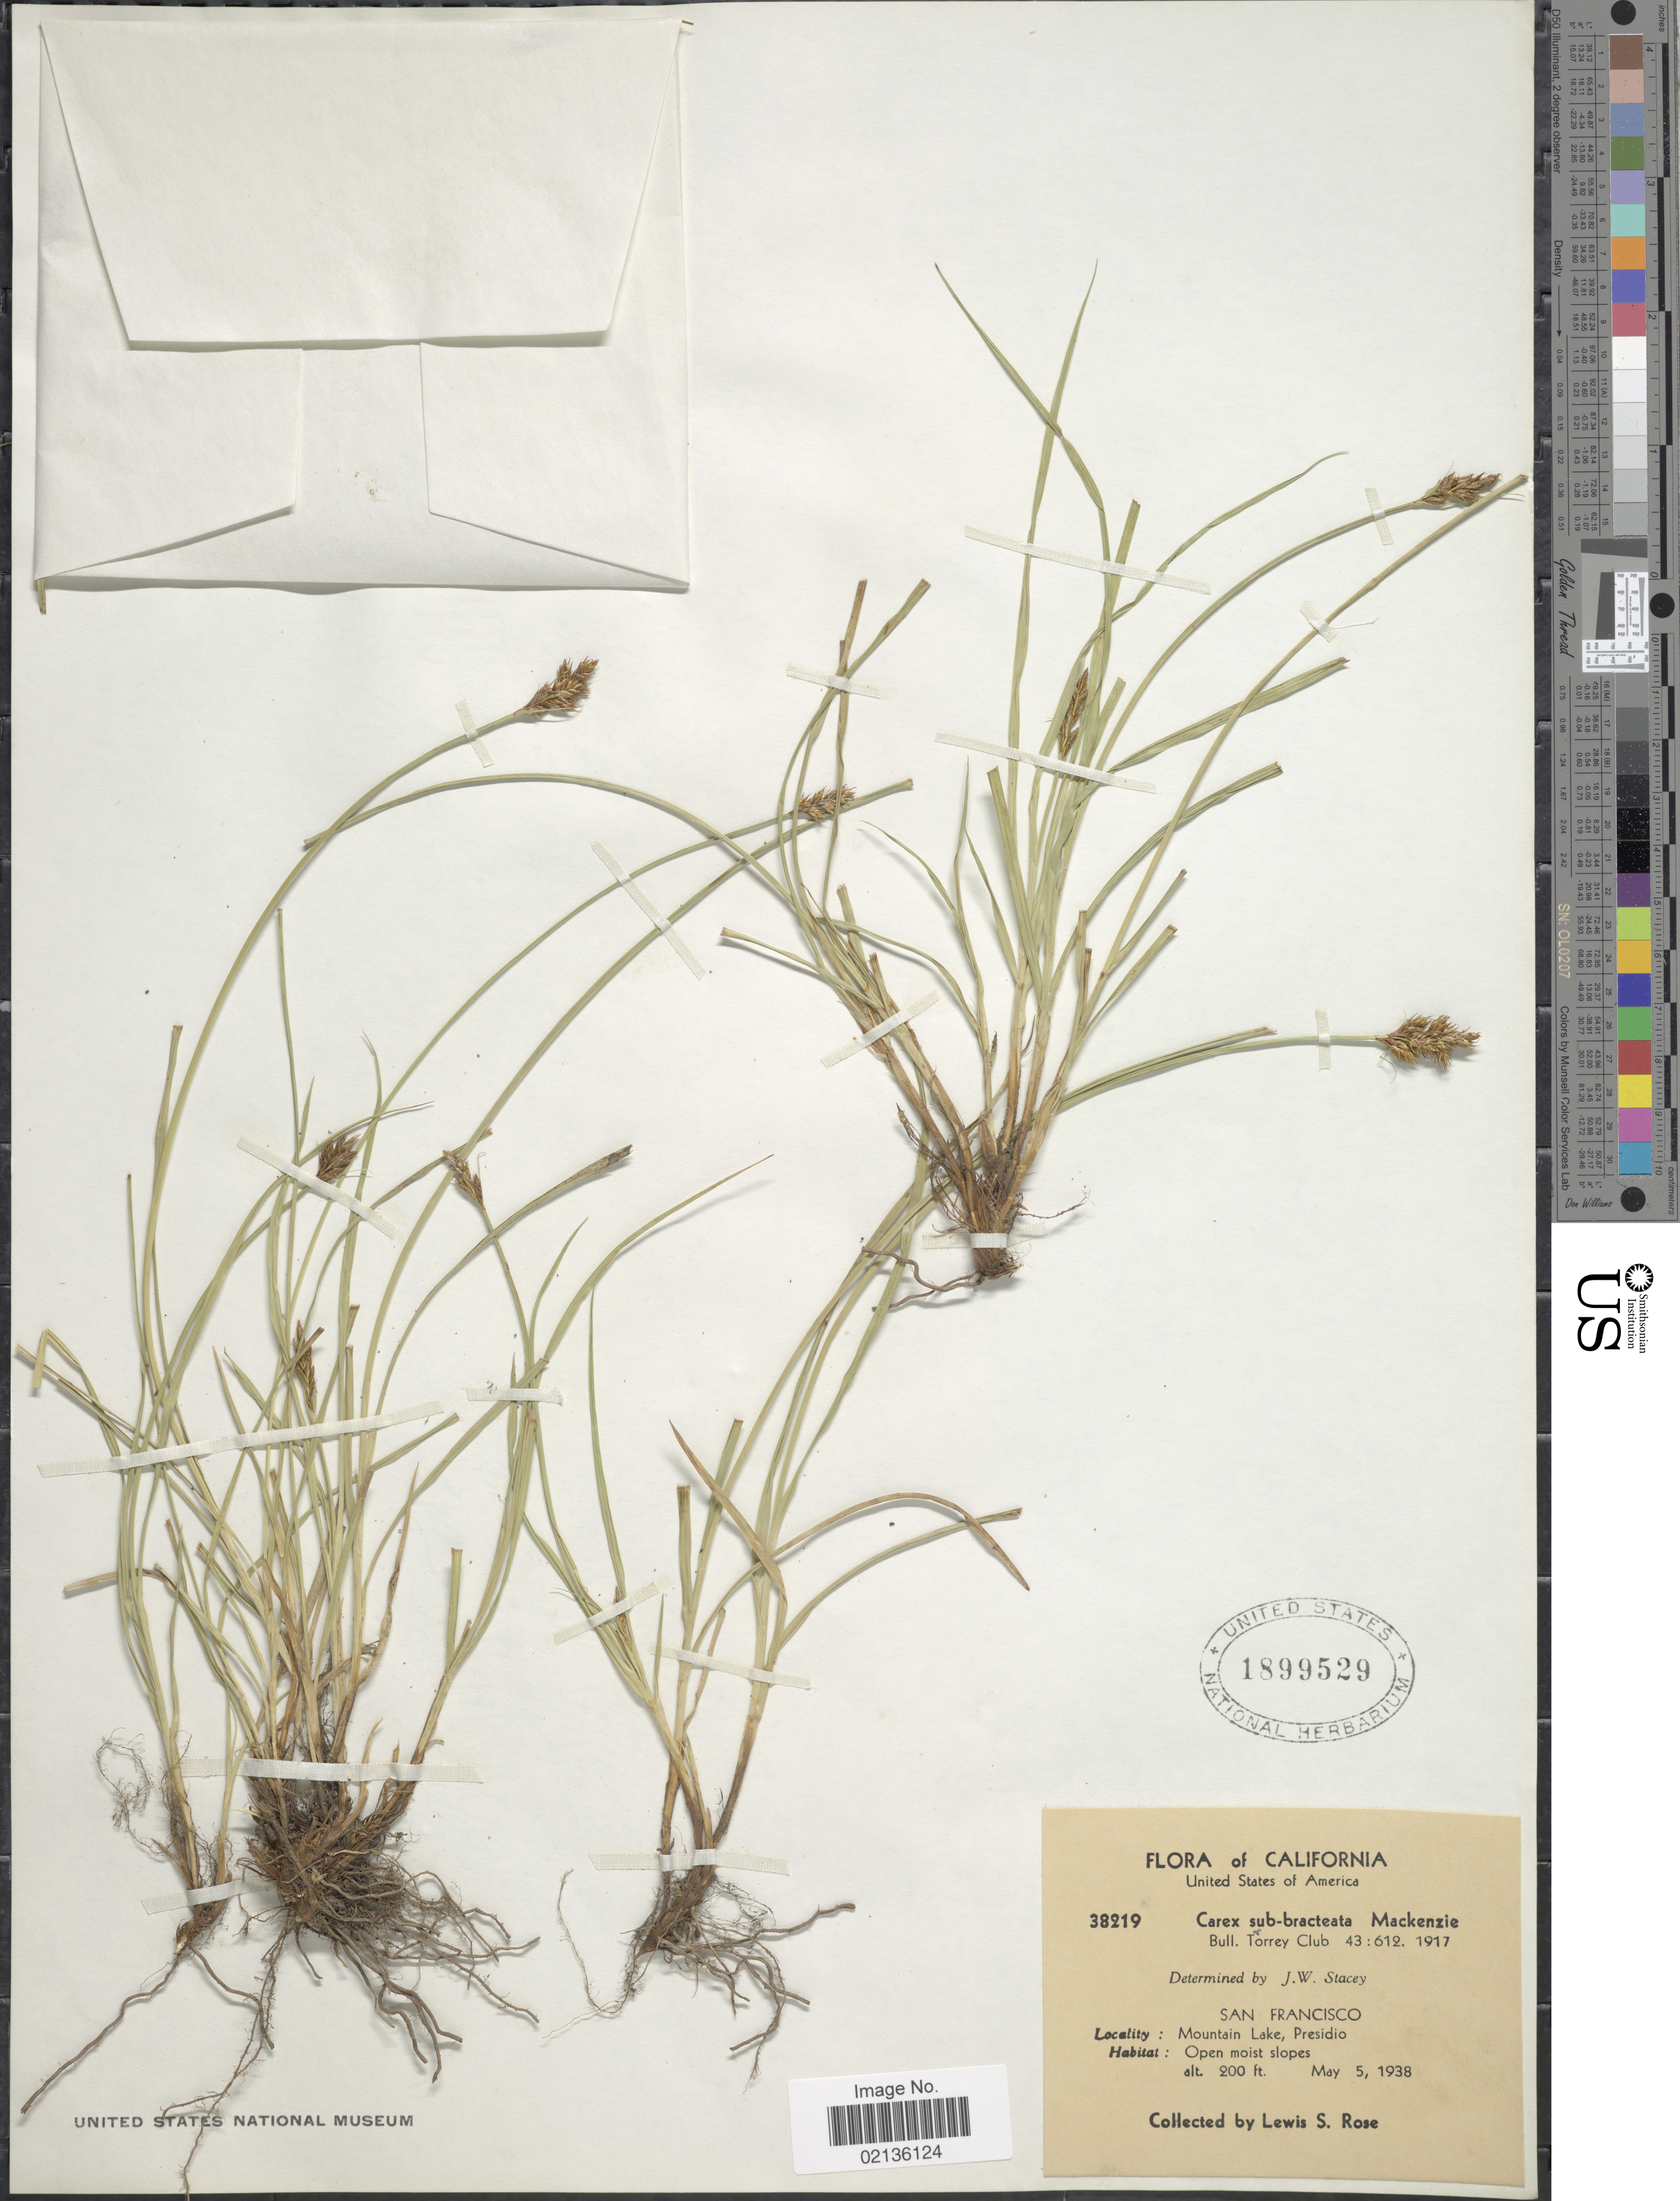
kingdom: Plantae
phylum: Tracheophyta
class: Liliopsida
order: Poales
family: Cyperaceae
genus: Carex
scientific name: Carex subbracteata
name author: Mack.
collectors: L. S. Rose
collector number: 38219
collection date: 1938-05-05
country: United States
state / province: California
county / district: San Francisco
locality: San Francisco, Mountain Lake, Presidio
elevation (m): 61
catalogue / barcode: US 1899529